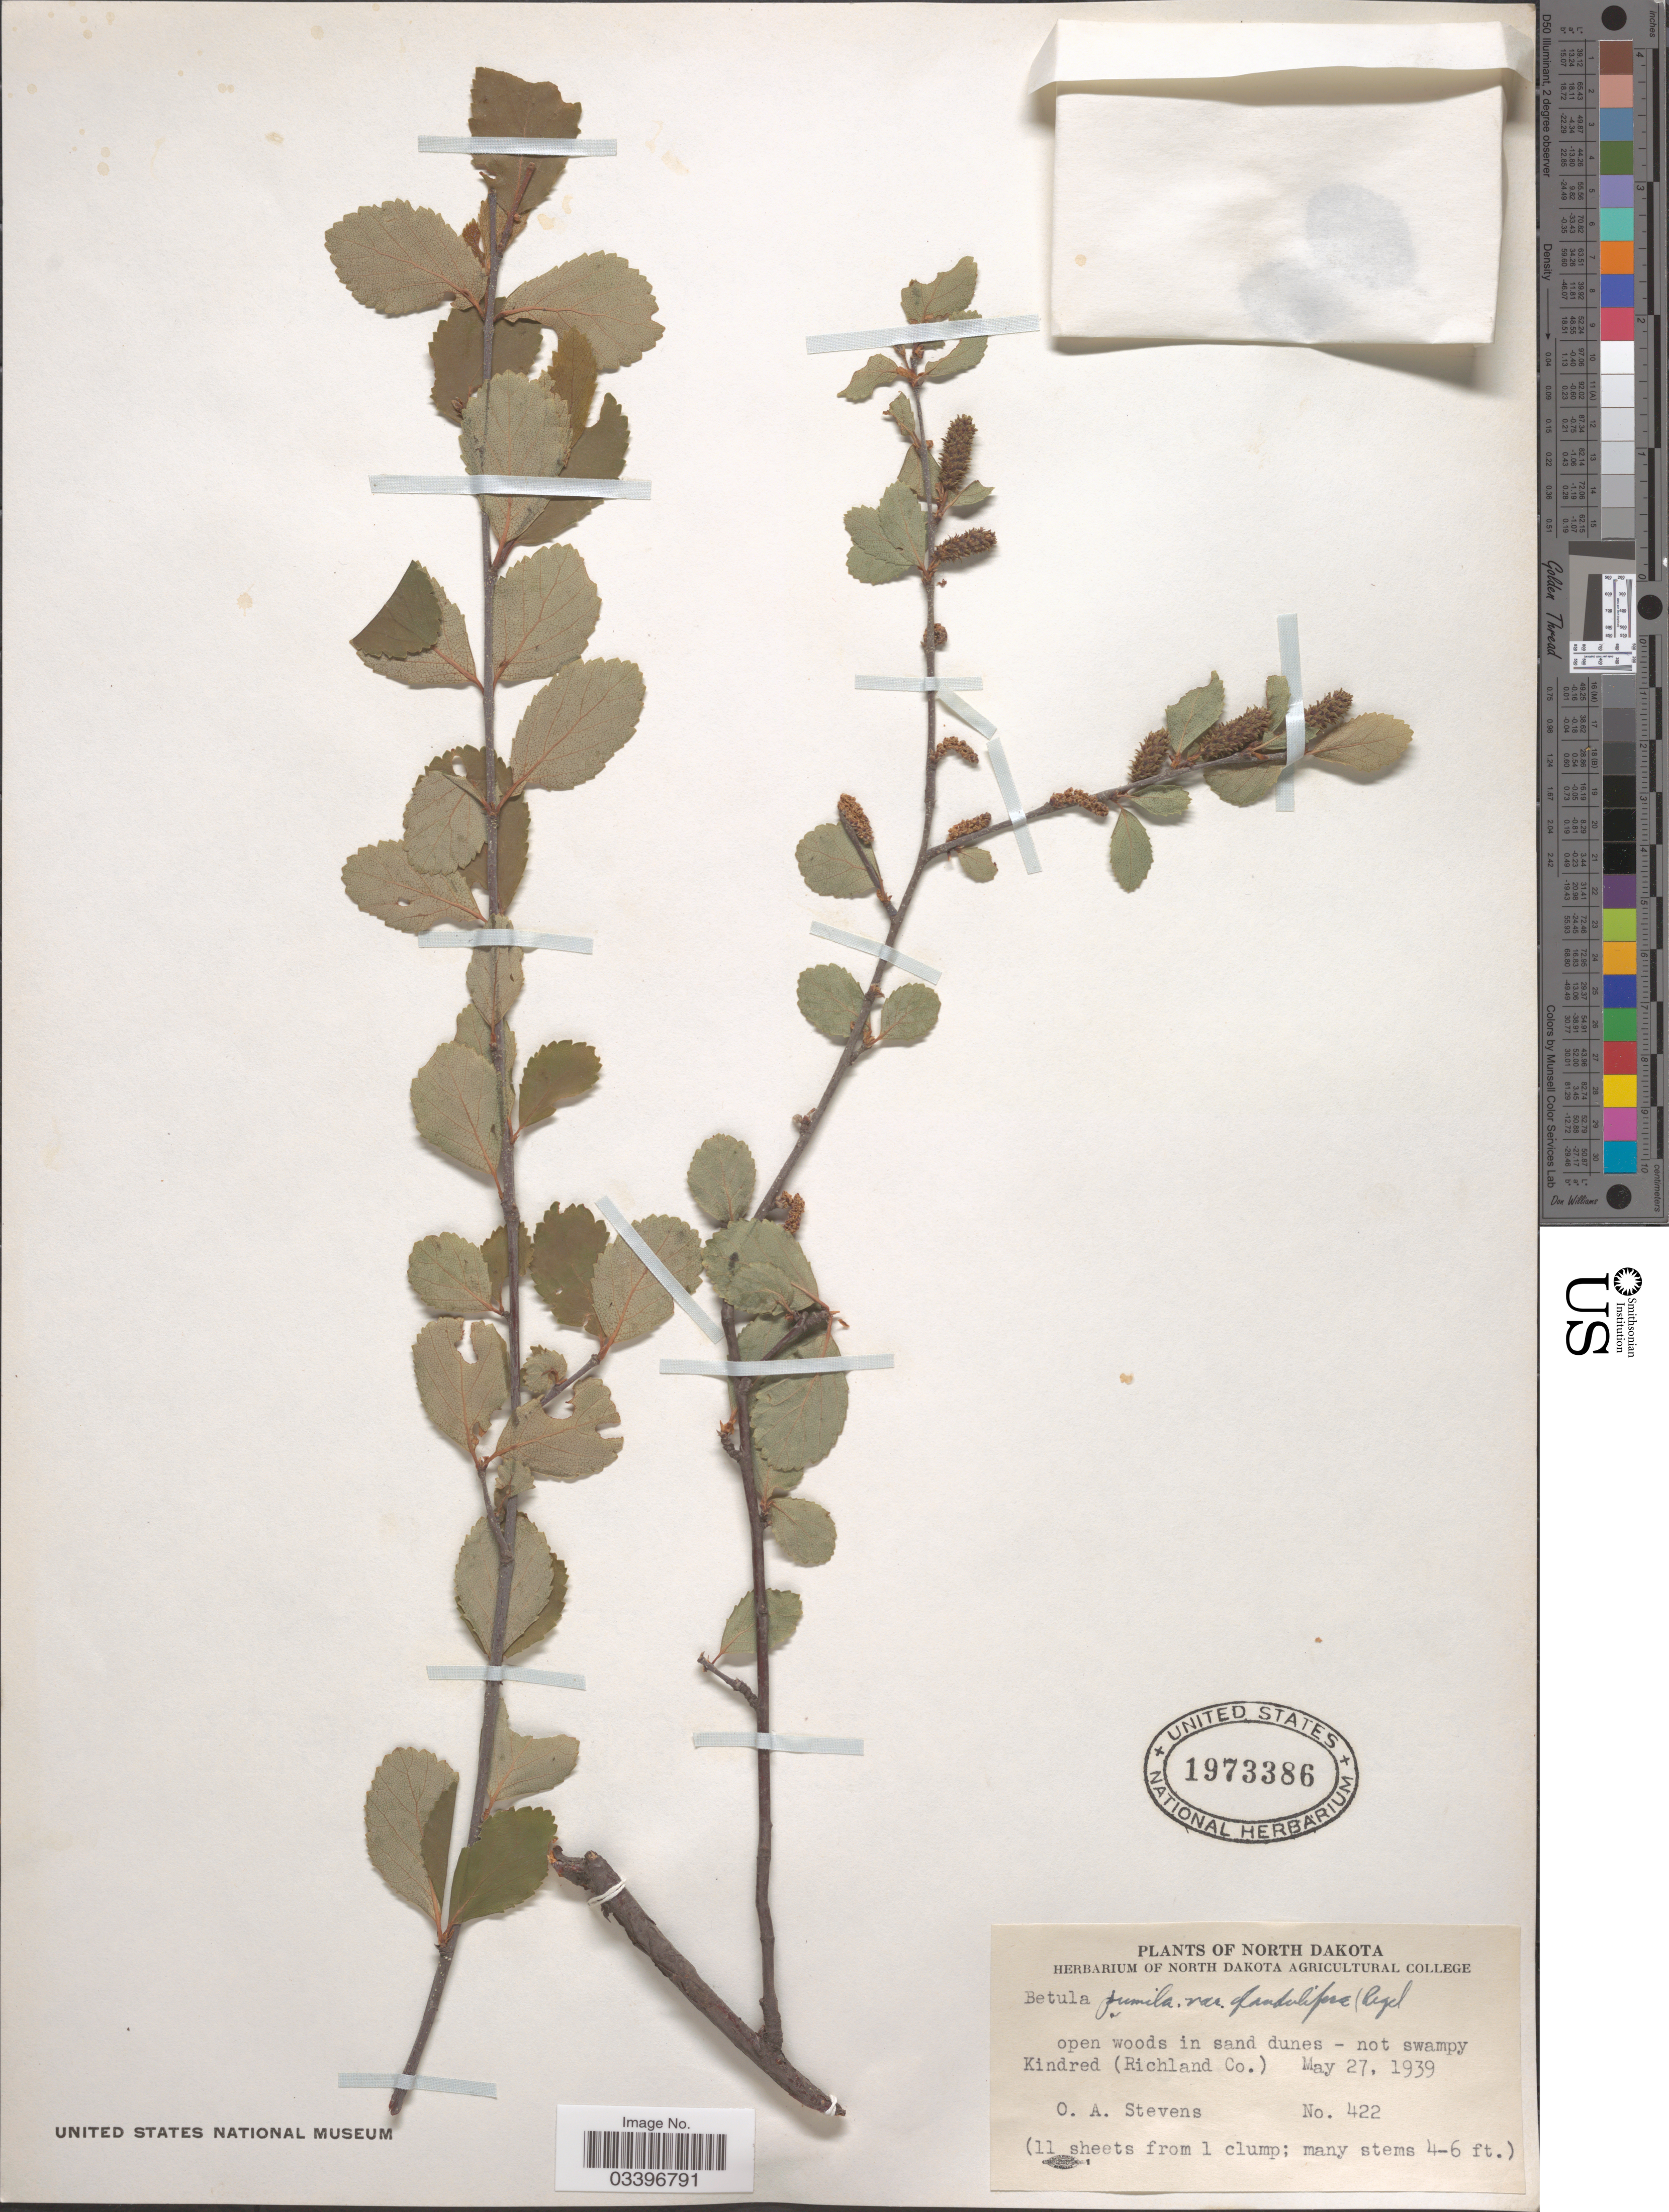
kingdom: Plantae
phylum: Tracheophyta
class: Magnoliopsida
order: Fagales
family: Betulaceae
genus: Betula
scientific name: Betula pumila var. glandulifera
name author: Regel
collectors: O. A. Stevens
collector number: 422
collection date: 1939-05-27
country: United States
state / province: North Dakota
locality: Open woods in sand dunes - not swampy Kindred (Richland Co.)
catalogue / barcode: US 1973386